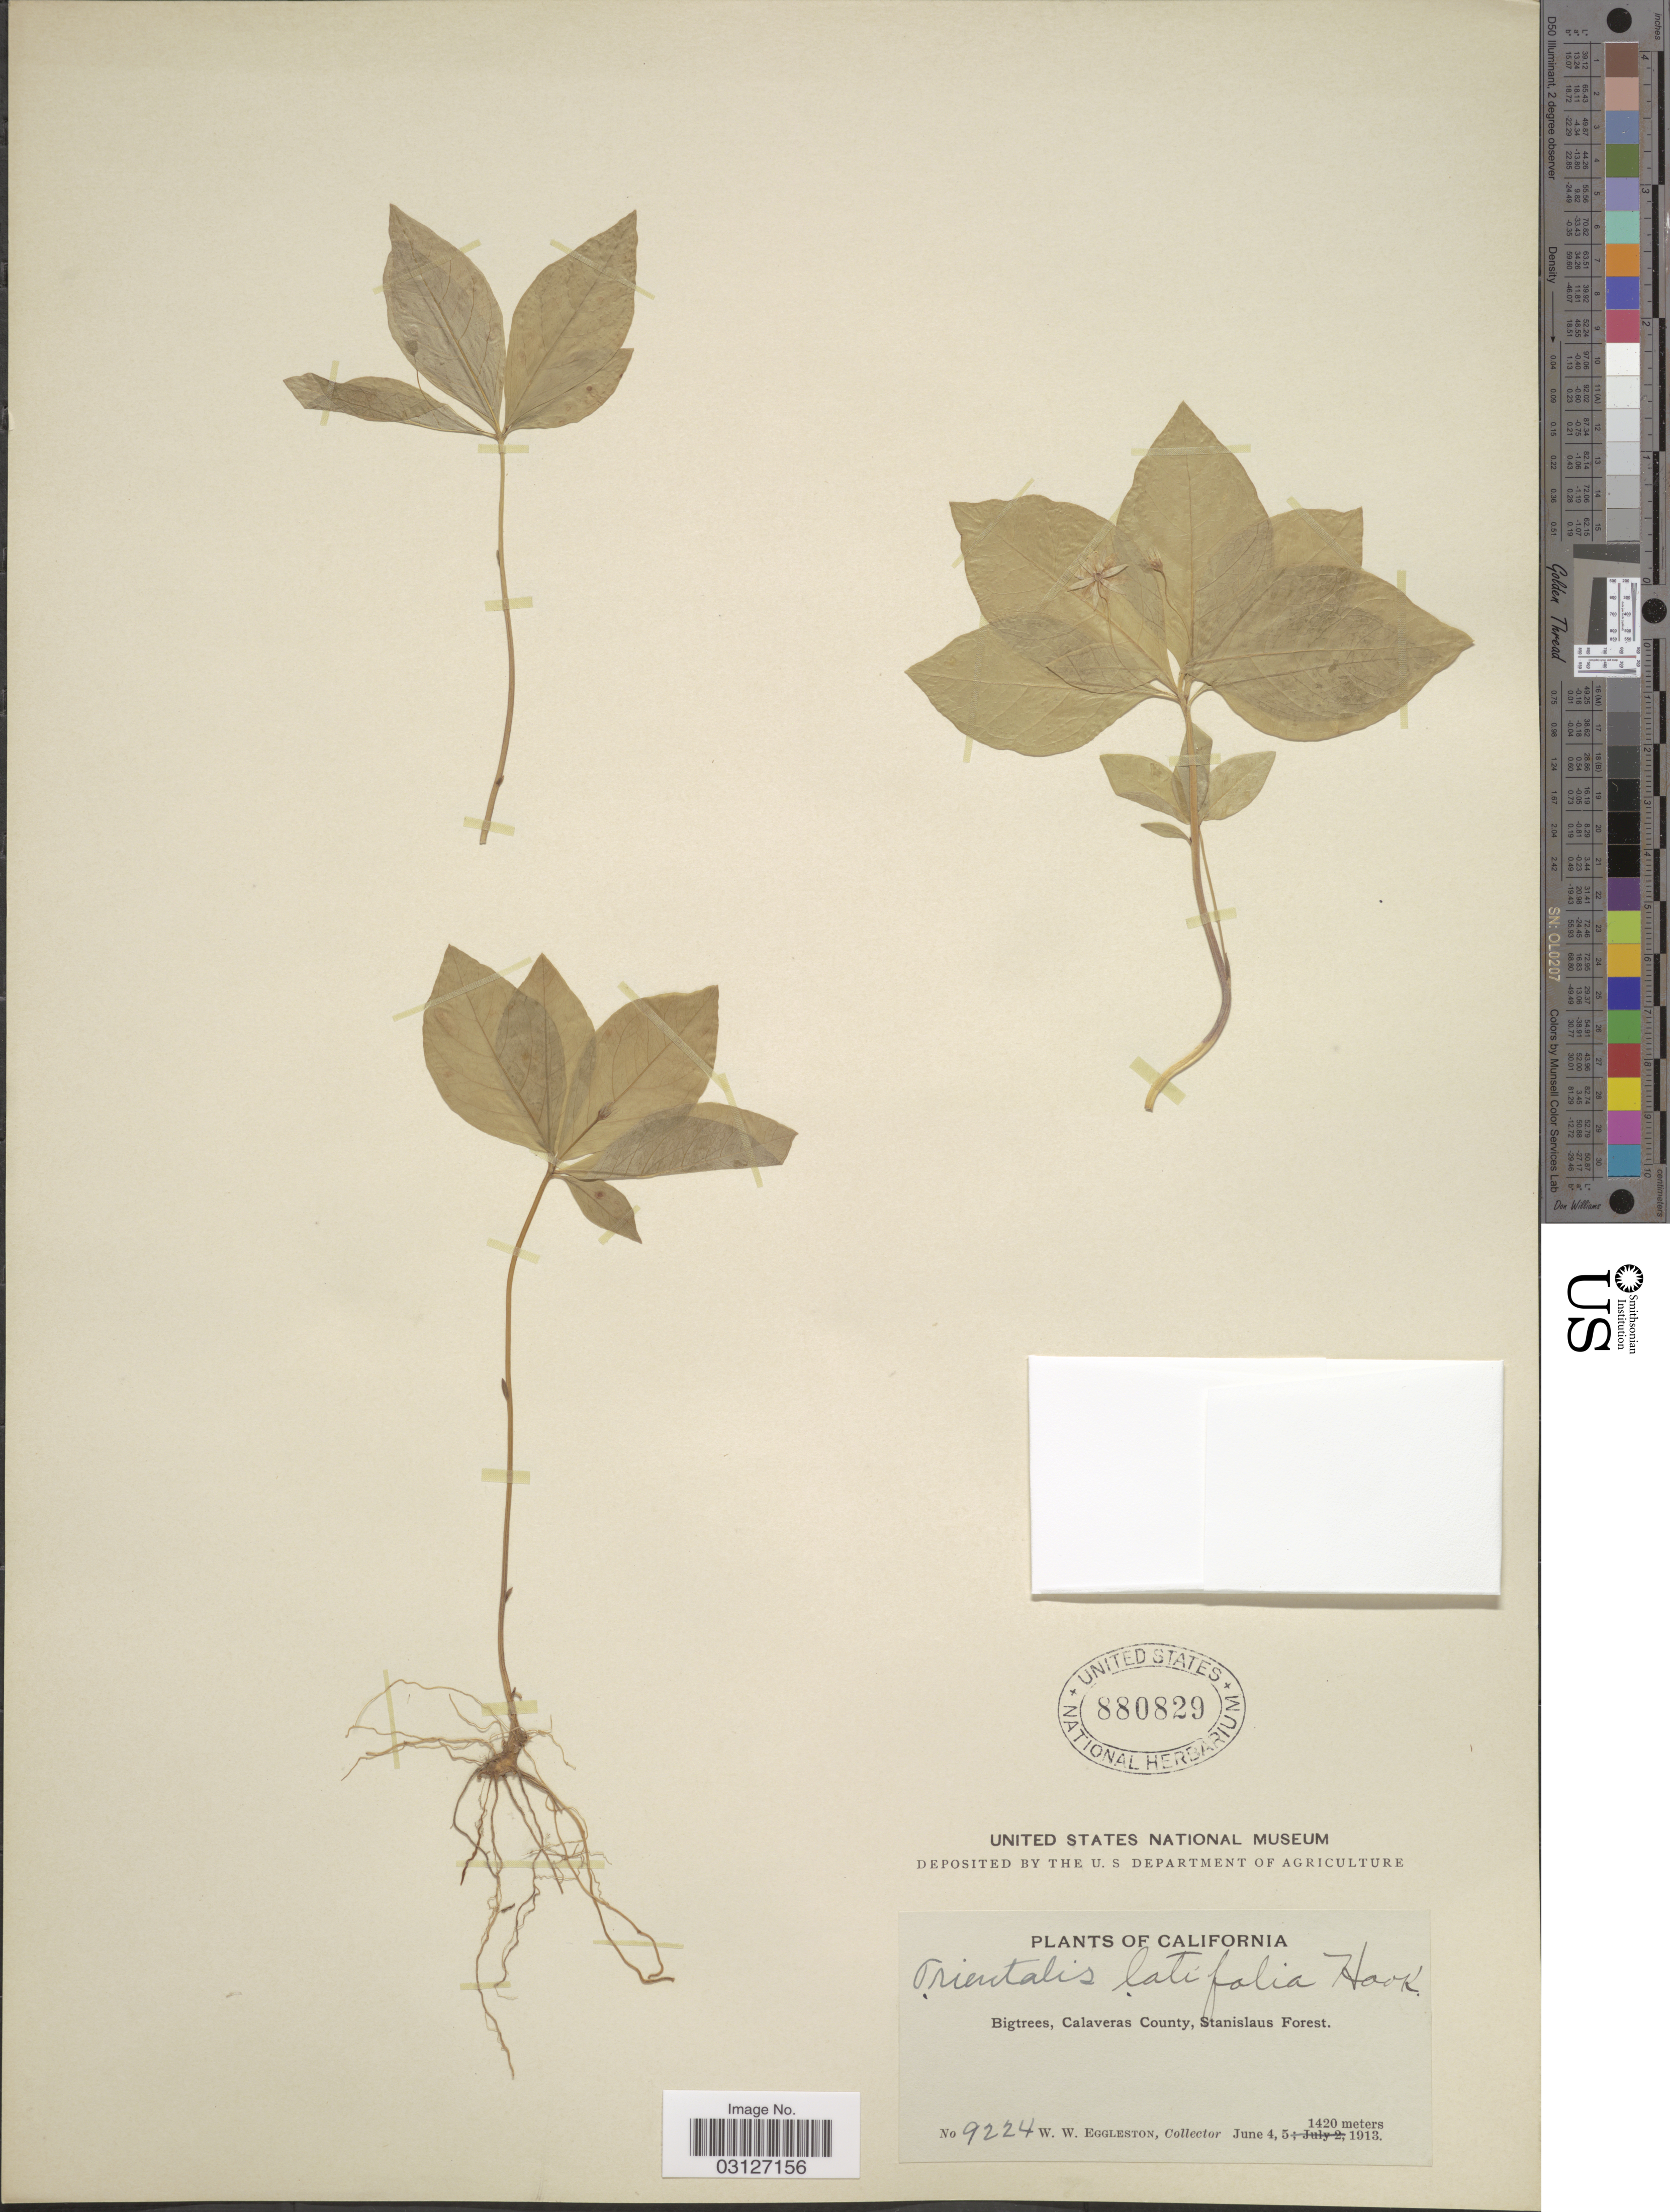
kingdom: Plantae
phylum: Tracheophyta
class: Magnoliopsida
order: Ericales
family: Primulaceae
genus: Trientalis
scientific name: Trientalis latifolia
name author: Hook.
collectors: W. W. Eggleston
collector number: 9224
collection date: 1913-06-04/1913-06-05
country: United States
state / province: California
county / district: Calaveras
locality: Bigtrees, Calaveras County, Stanislaus Forest.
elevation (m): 1420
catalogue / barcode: US 880829